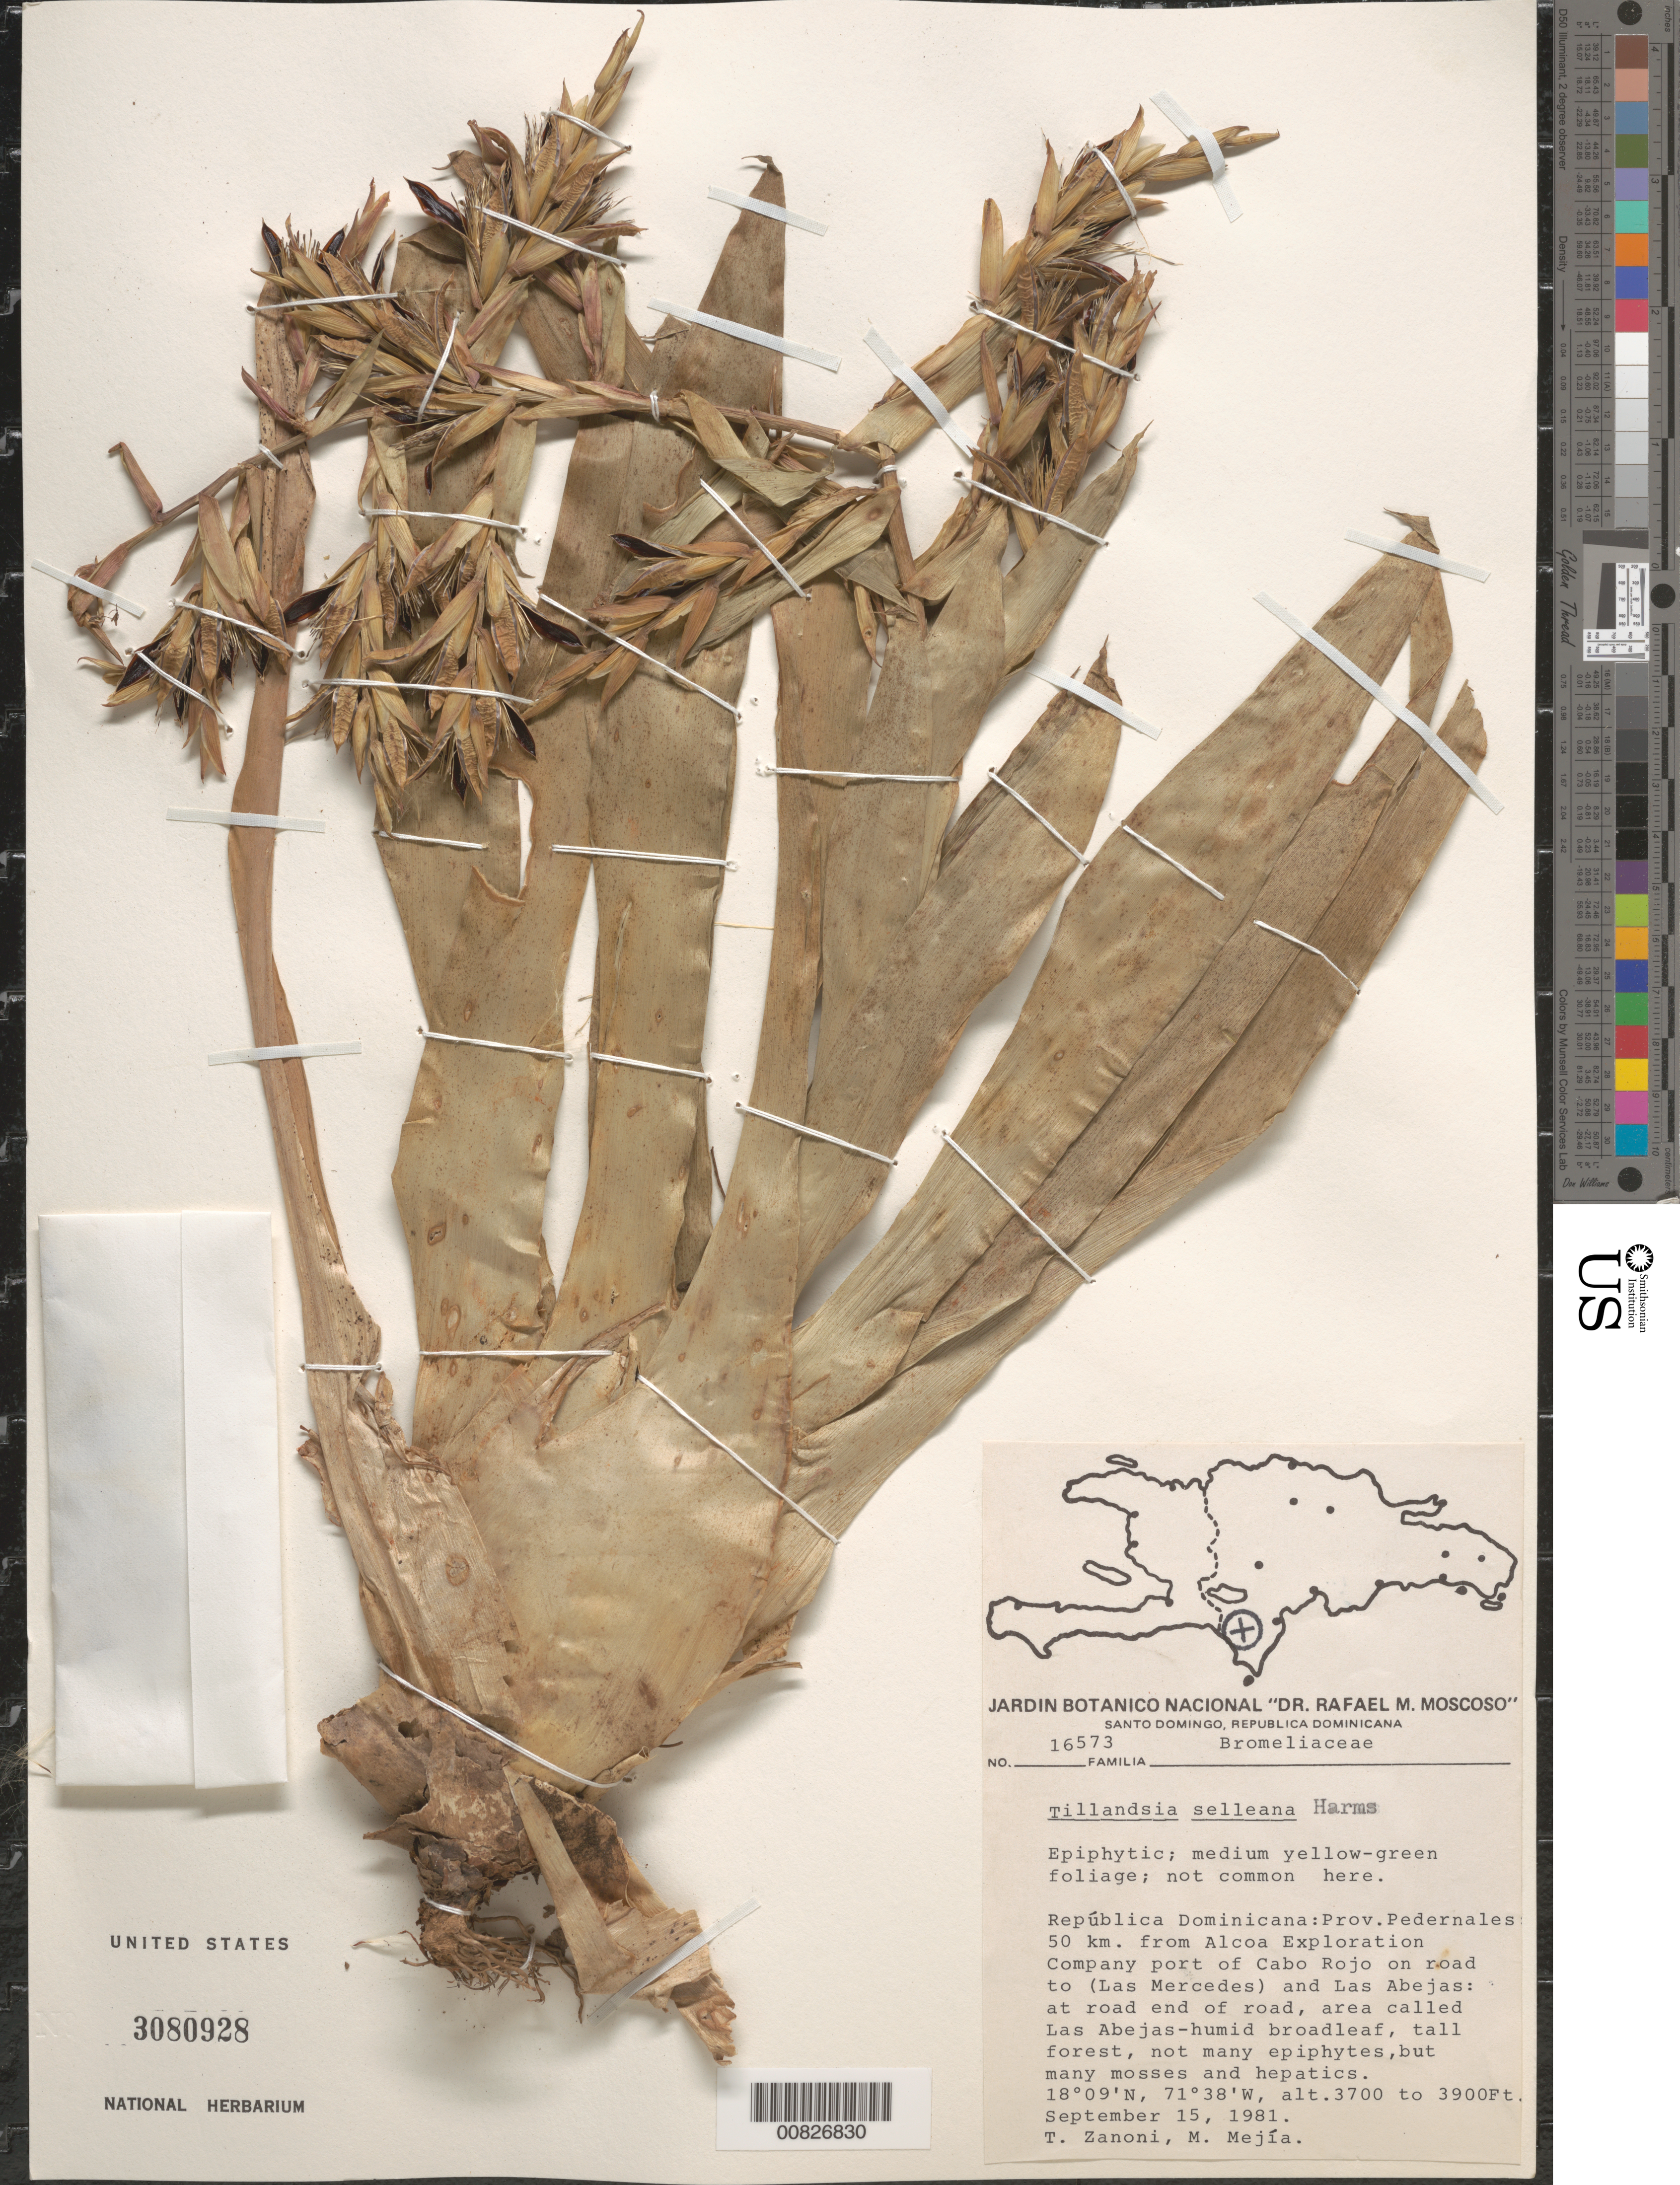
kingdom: Plantae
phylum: Tracheophyta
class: Liliopsida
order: Poales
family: Bromeliaceae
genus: Tillandsia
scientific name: Tillandsia selleana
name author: Harms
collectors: T. A. Zanoni & M. Mejia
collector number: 16573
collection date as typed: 15 Sep 1981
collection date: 1981-09-15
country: Dominican Republic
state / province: Pedernales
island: Hispaniola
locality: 50 km. from Alcoa Exploration Company Port of Cabo Rojo on road to (Las Mercedes) and Las Abejas: at road end of road, area called Las Abejas.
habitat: Humid broadleaf, tall forest, not many epiphytes, but many mosses and hepatics.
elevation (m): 1128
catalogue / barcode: US 3080928